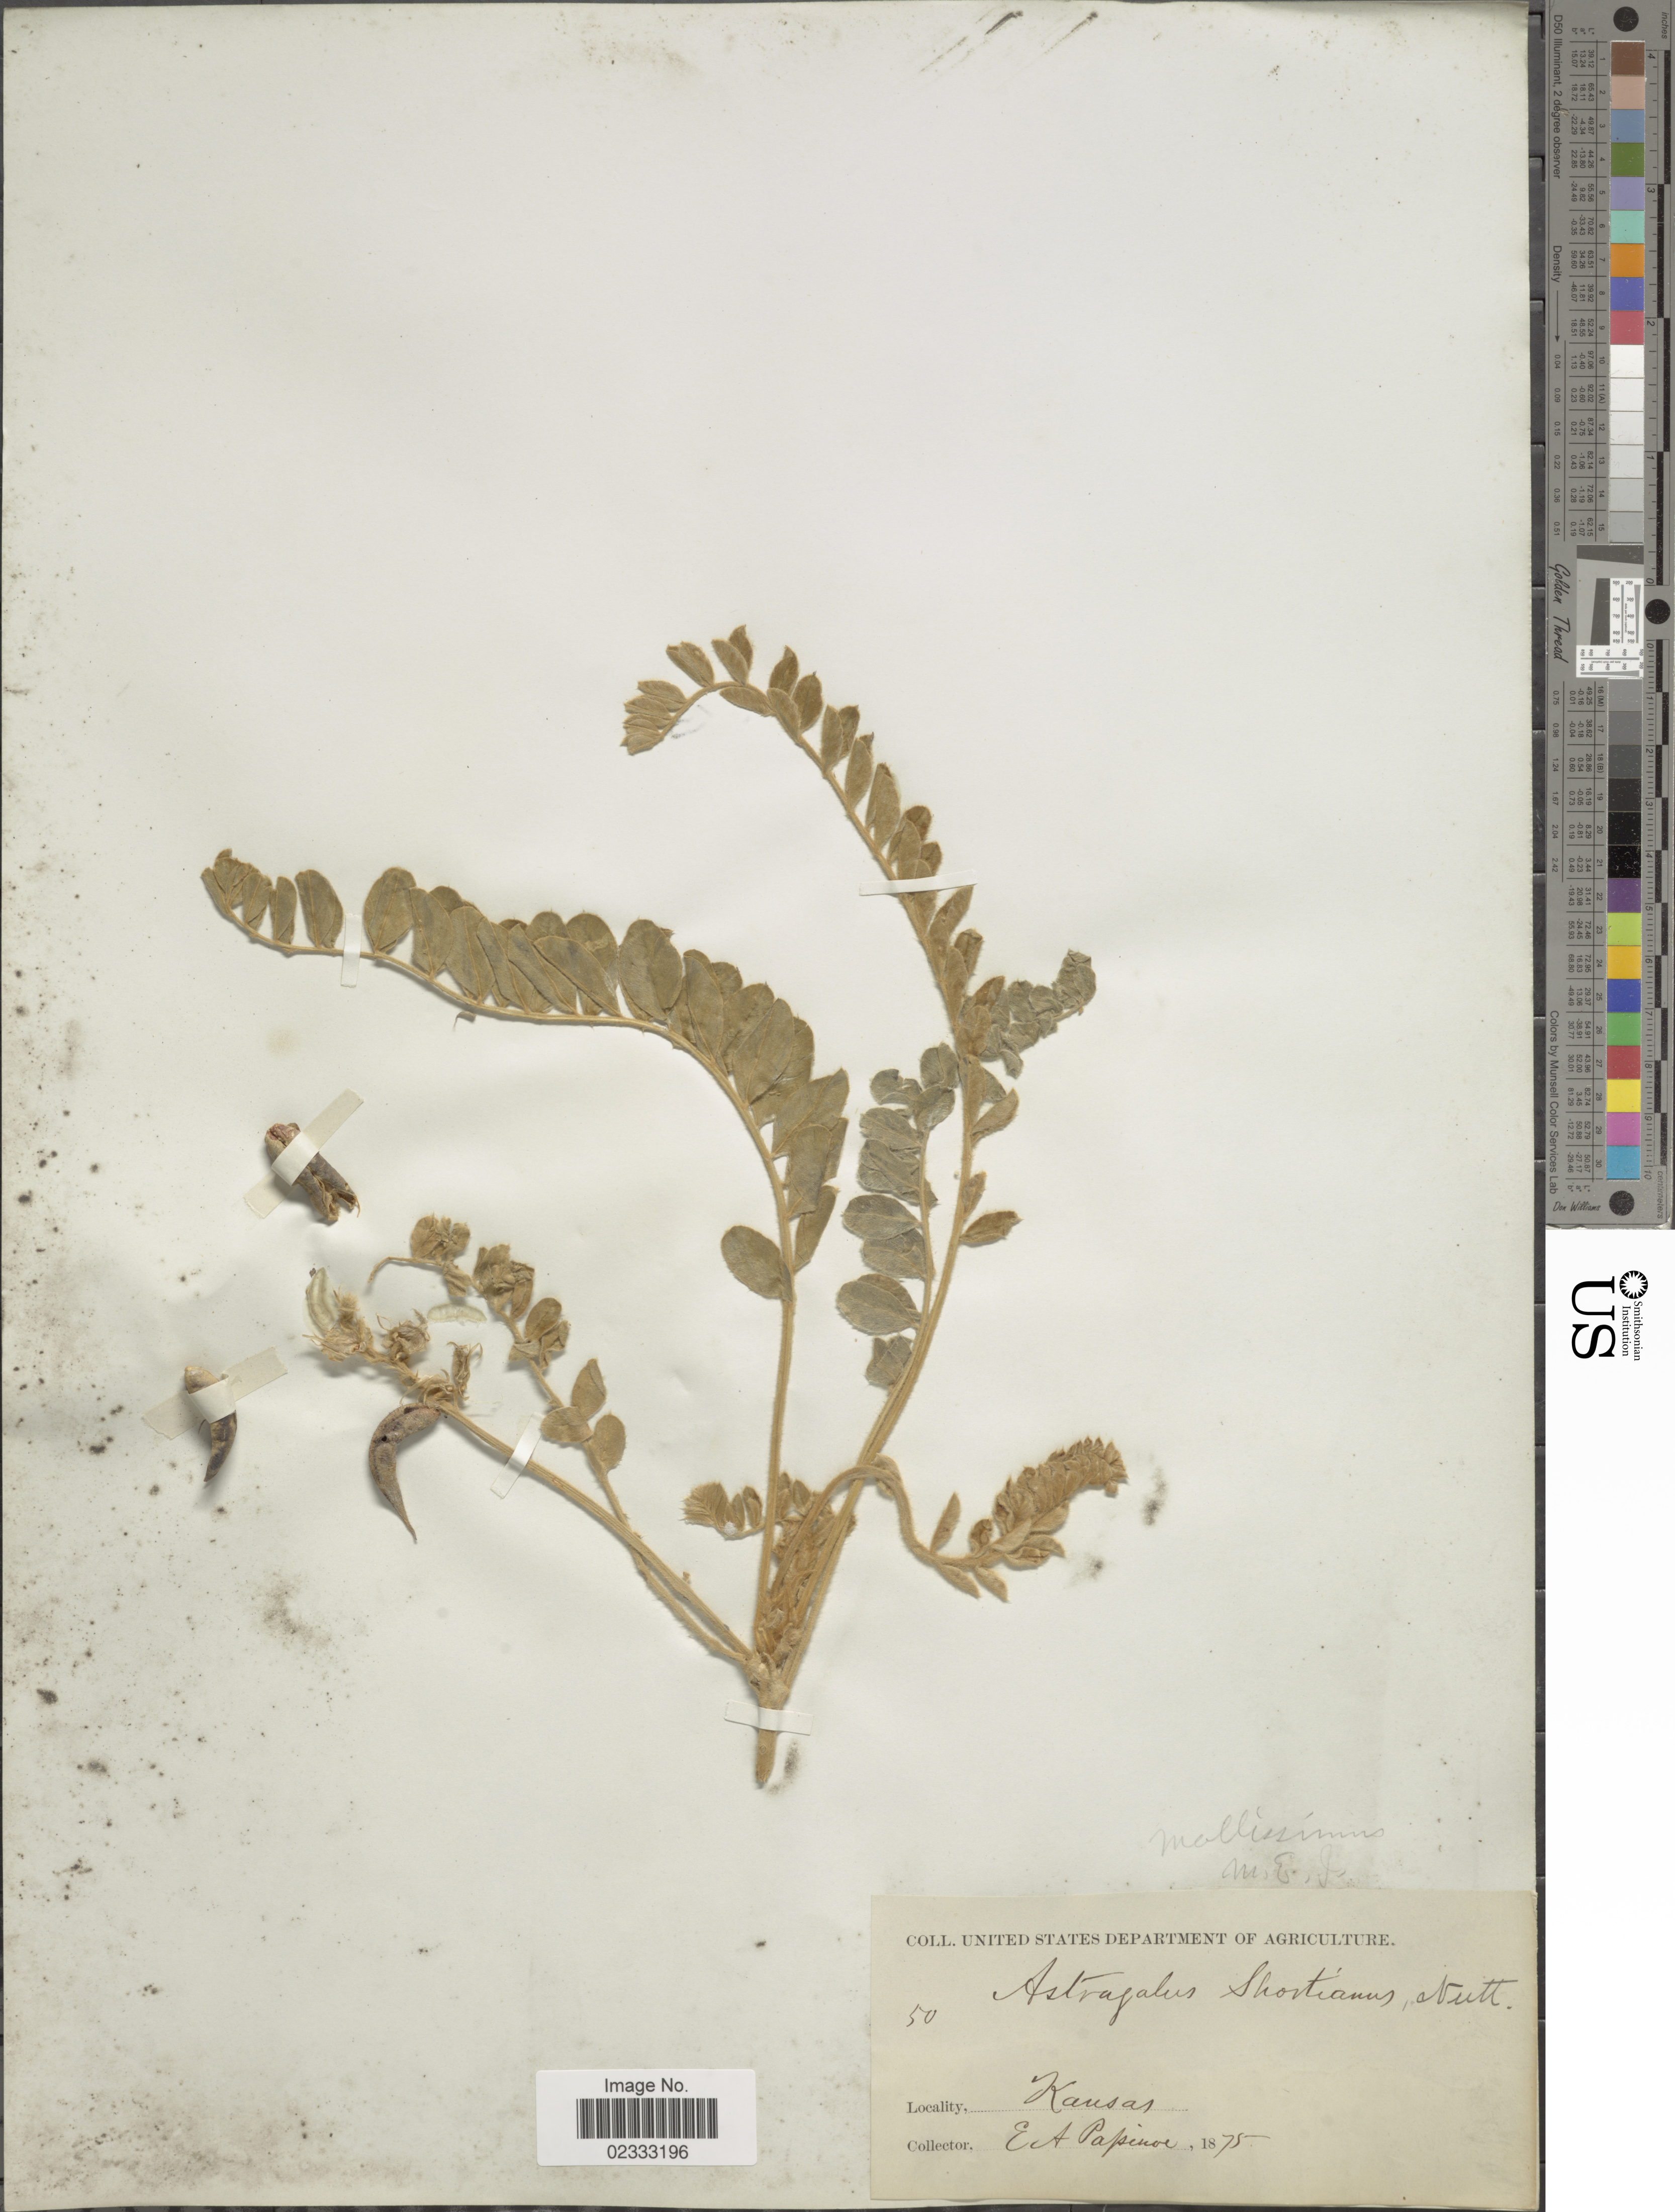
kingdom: Plantae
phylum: Tracheophyta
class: Magnoliopsida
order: Fabales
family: Fabaceae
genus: Astragalus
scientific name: Astragalus mollissimus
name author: Torr.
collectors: E. Papineau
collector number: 50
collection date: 1875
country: United States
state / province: Kansas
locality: Kansas.